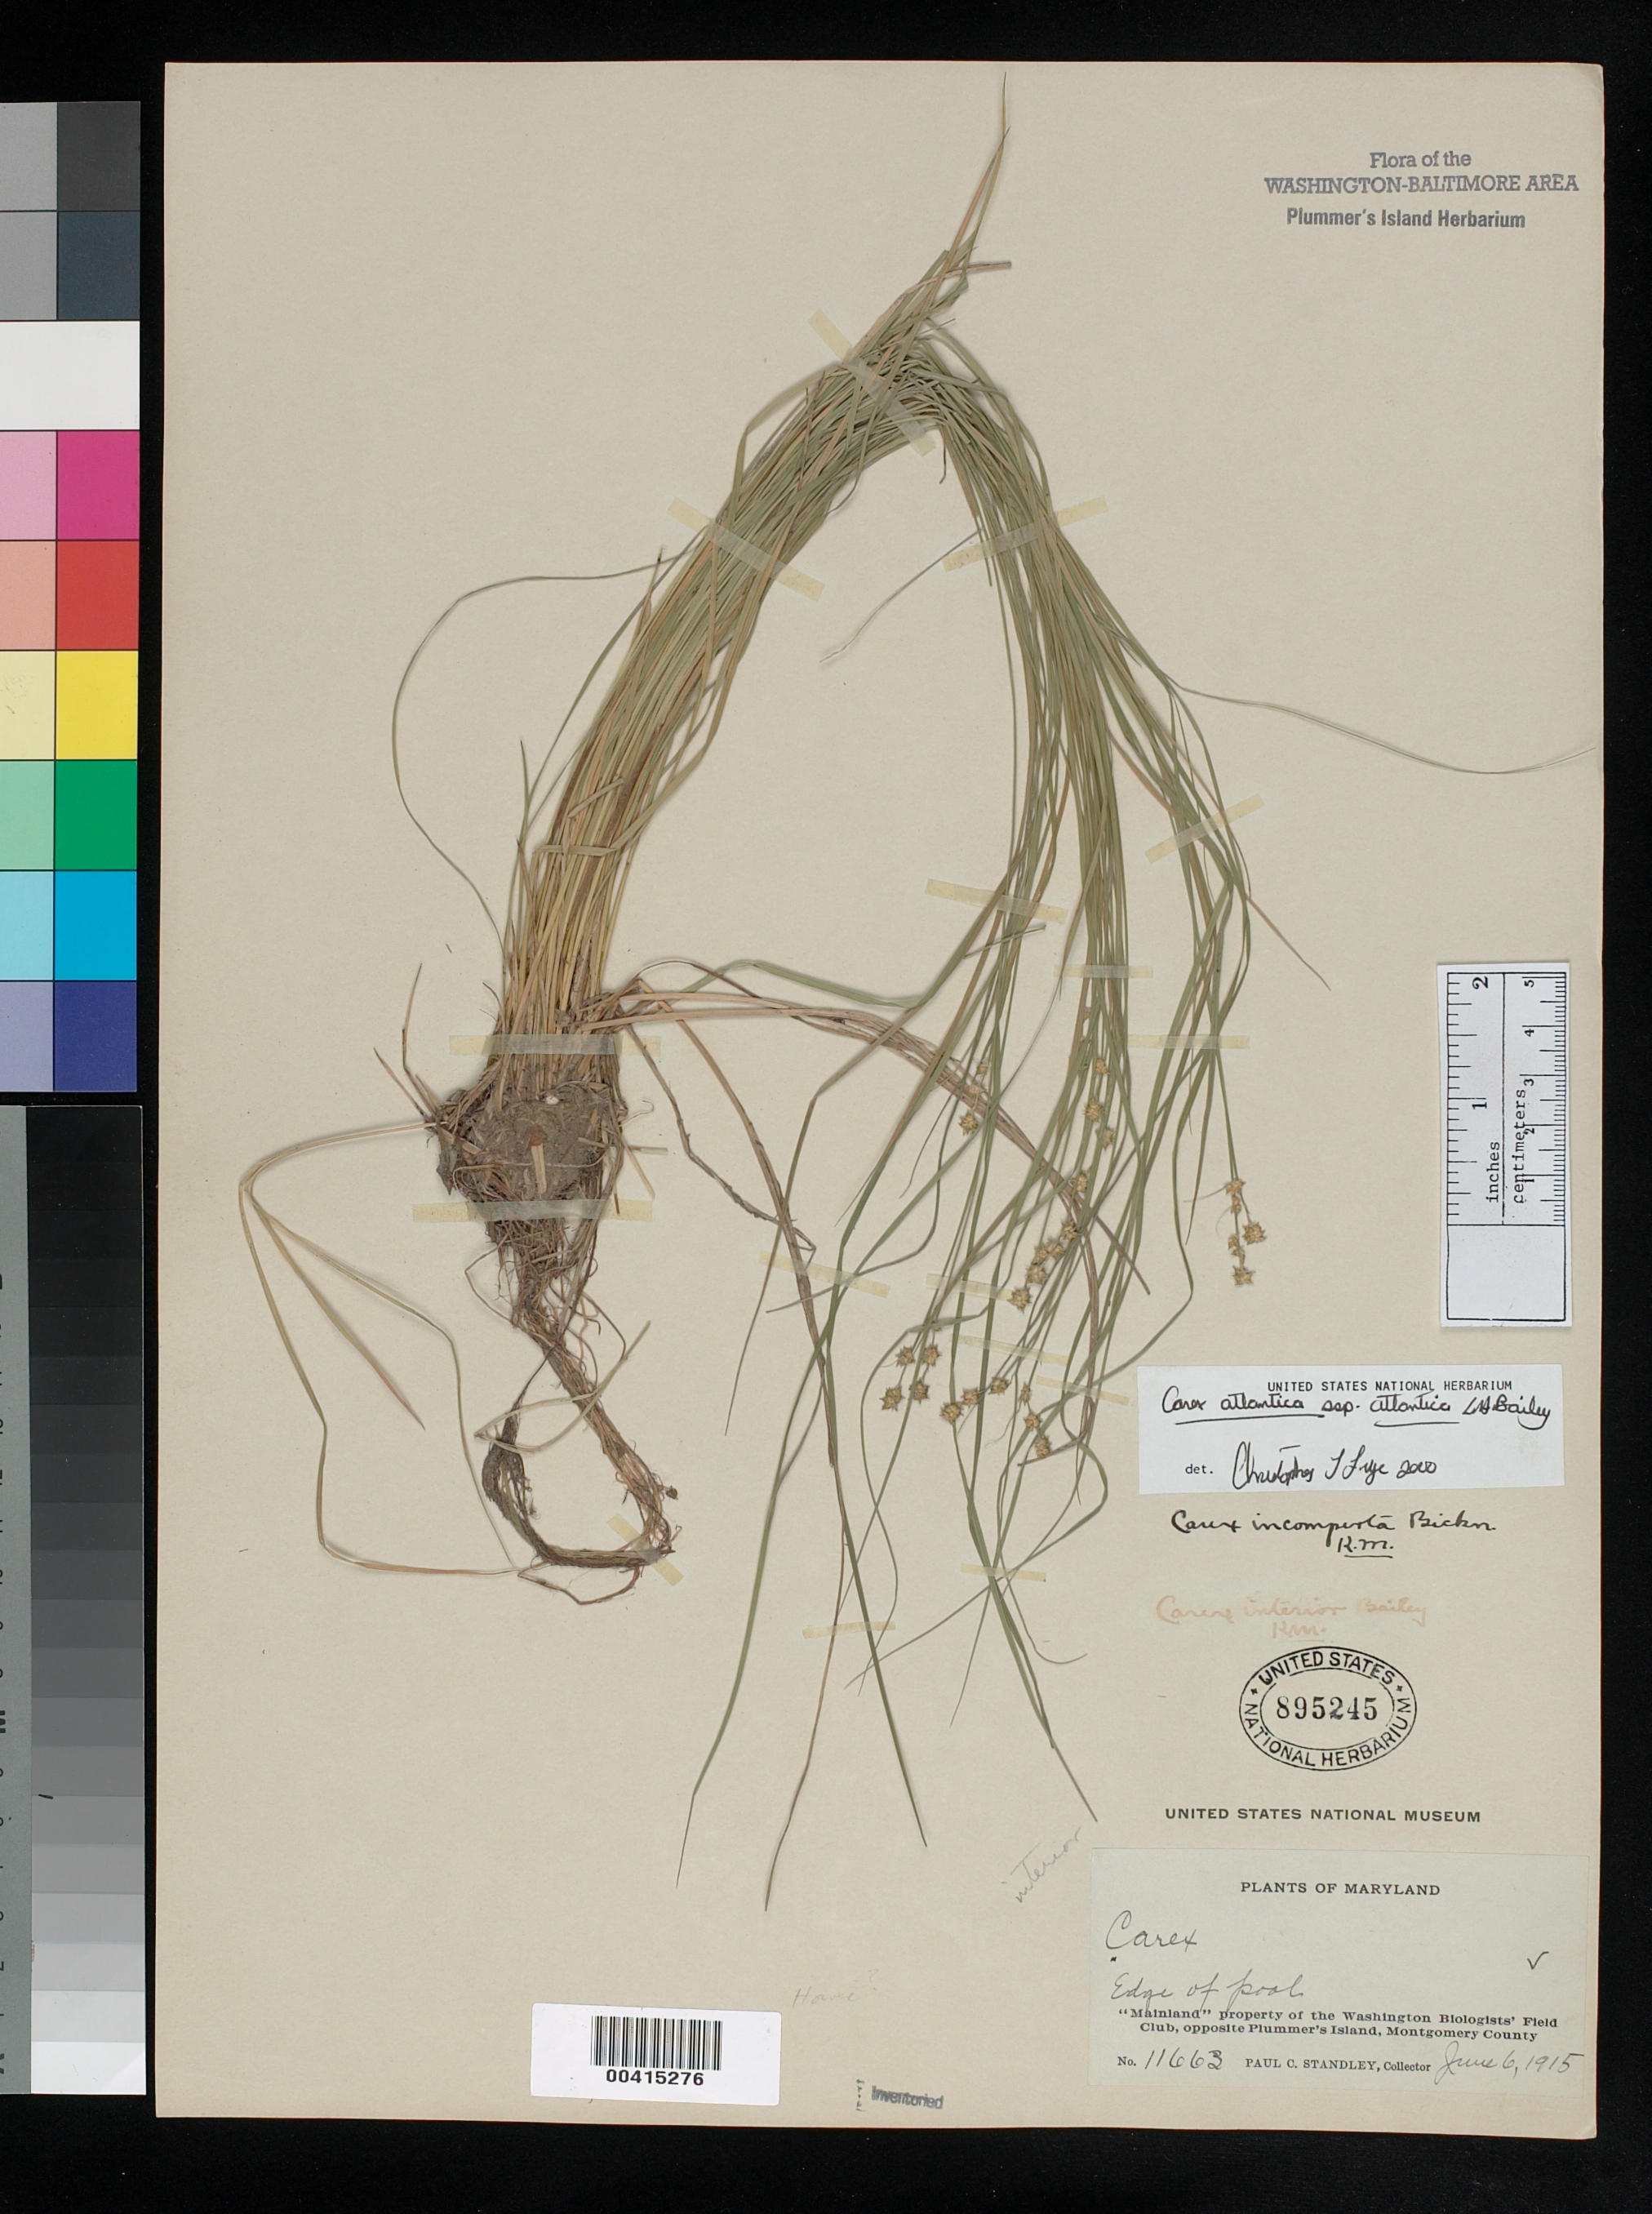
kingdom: Plantae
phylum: Tracheophyta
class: Liliopsida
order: Poales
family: Cyperaceae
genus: Carex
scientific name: Carex atlantica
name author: L.H. Bailey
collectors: P. C. Standley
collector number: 11663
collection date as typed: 06 Jun 1915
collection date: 1915-06-06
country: United States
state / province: Maryland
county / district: Montgomery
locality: Plummer's Island, mainland property of Washington Biol Field Club C. & O. Canal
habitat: Edge of pool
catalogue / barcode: US 895245